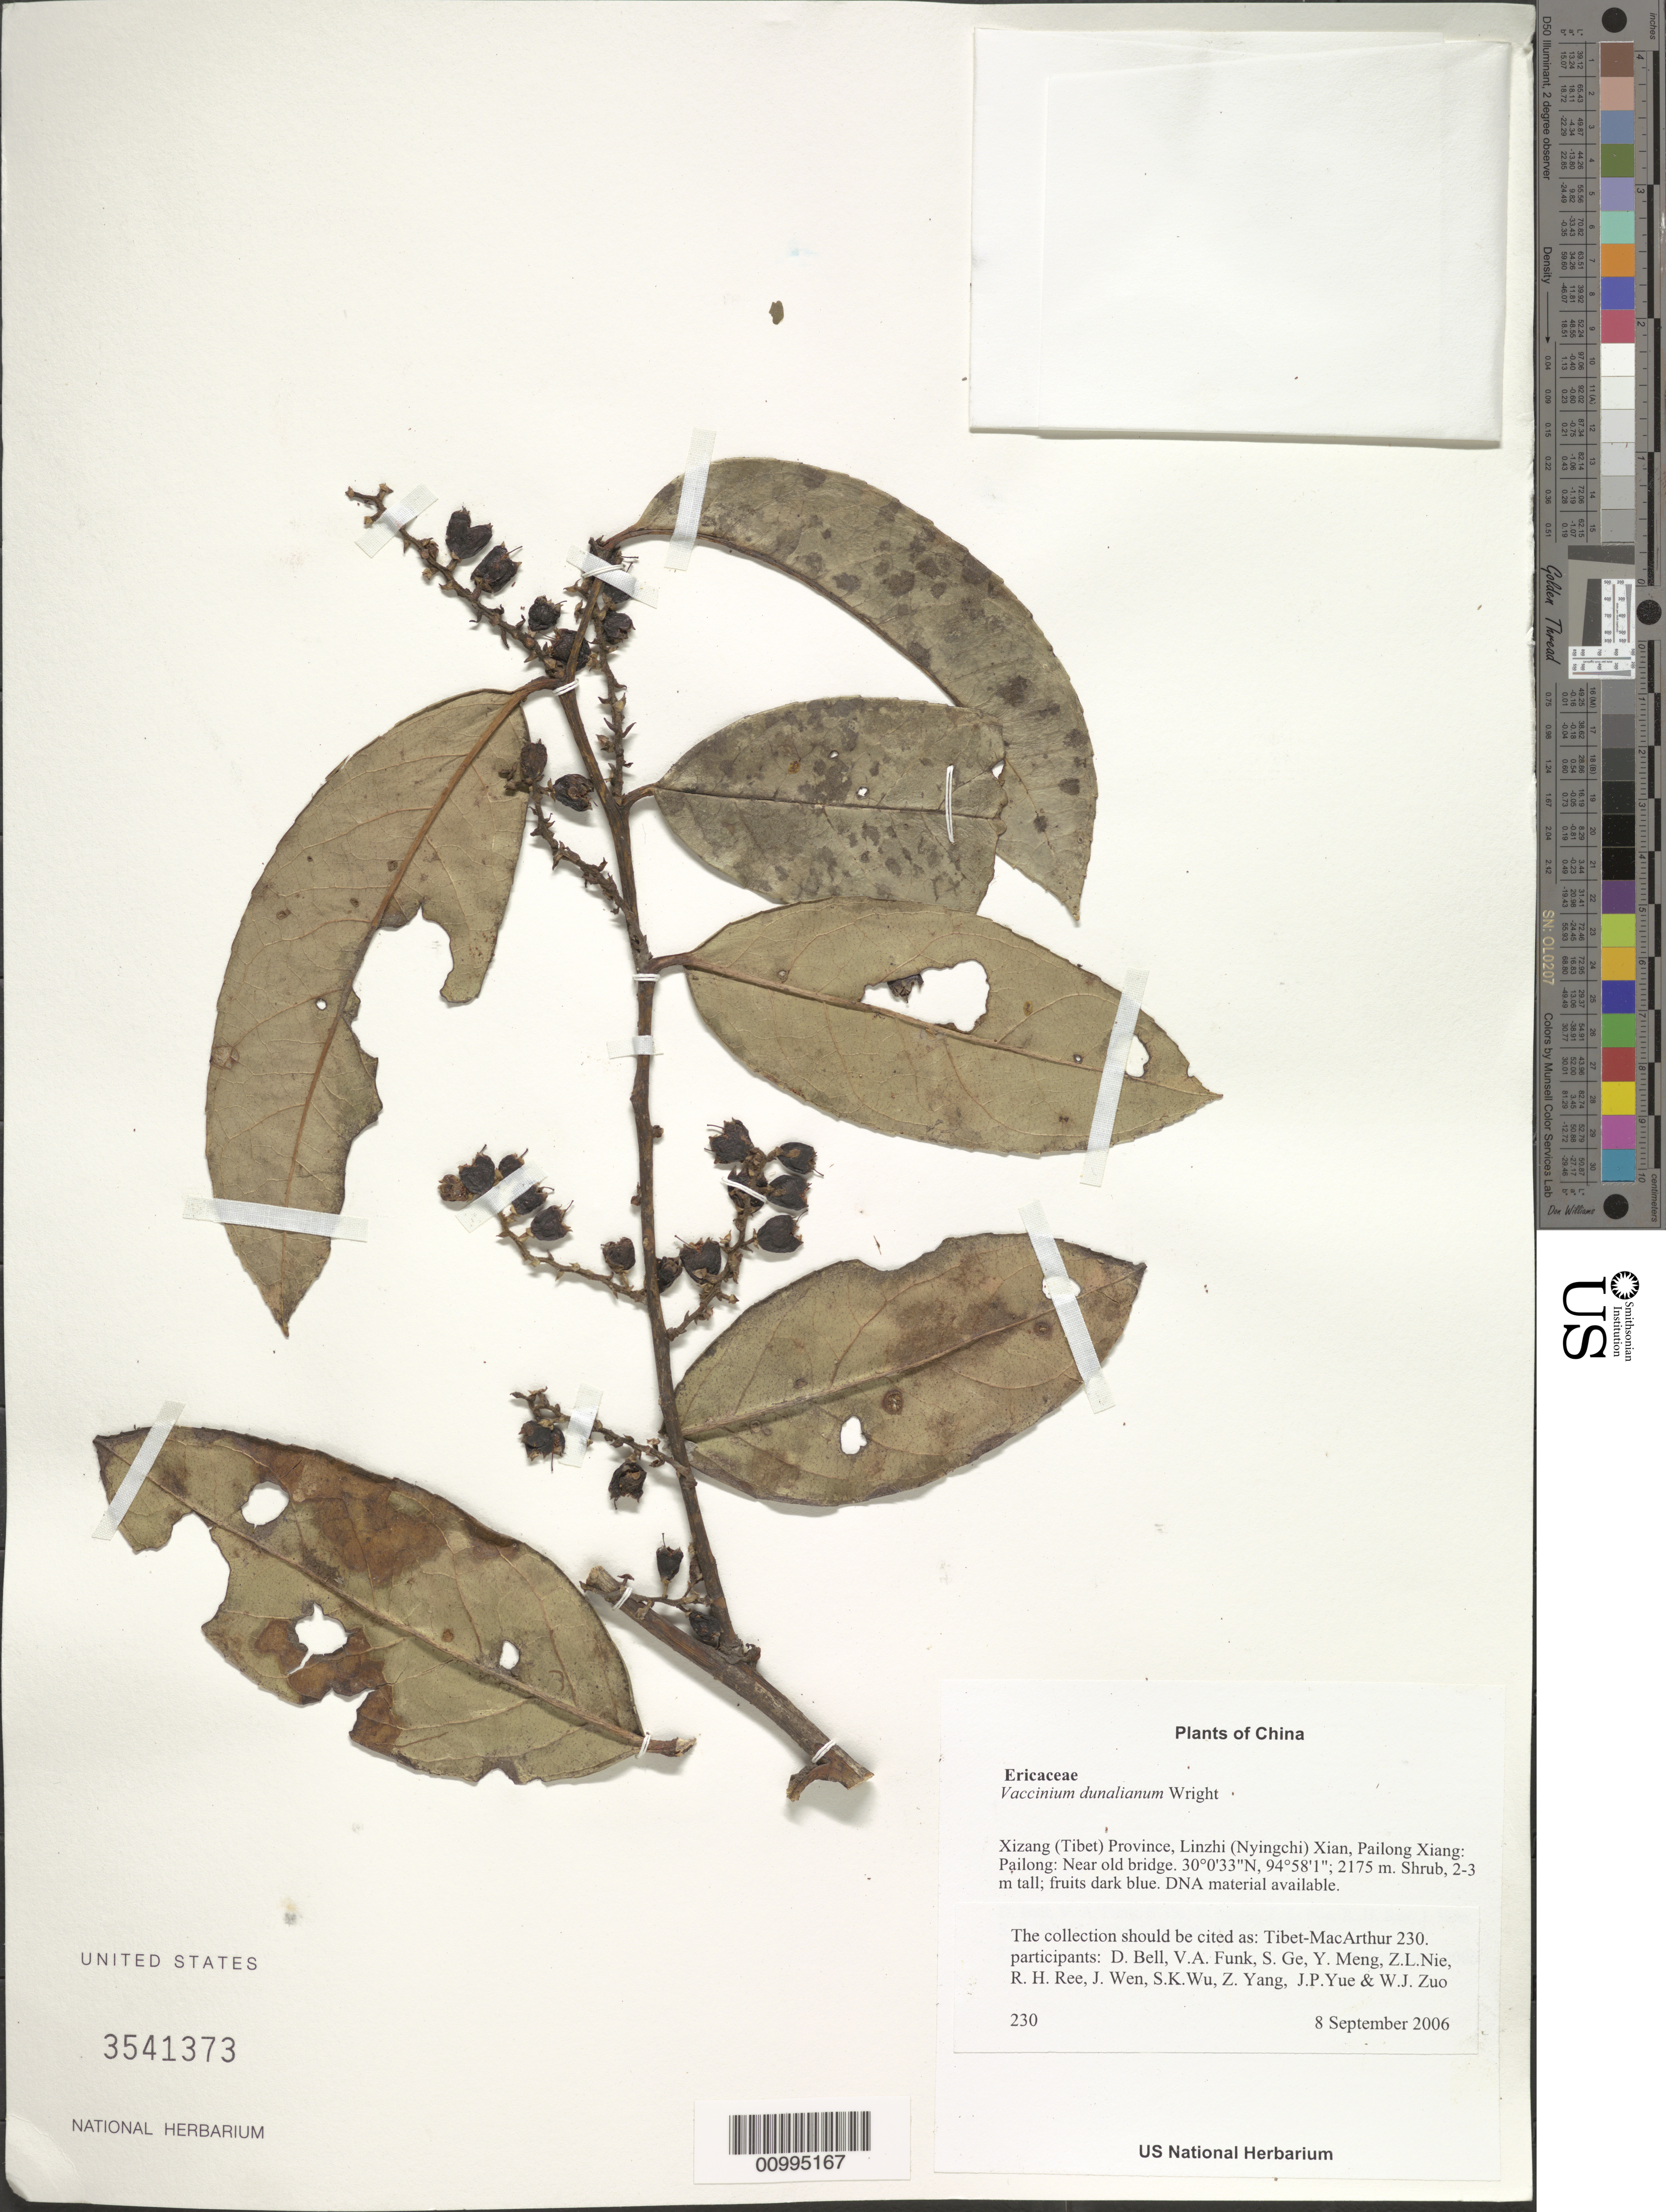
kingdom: Plantae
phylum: Tracheophyta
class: Magnoliopsida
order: Ericales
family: Ericaceae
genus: Vaccinium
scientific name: Vaccinium dunalianum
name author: Wight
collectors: Tibet-MacArthur, D. A. Bell, V. Funk, S. Ge, Y. Meng, Z. Nie, R. Ree, J. Wen, S. K. Wu, Z. Yang, J. Yue & W. Zuo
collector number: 230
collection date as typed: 08 Sep 2006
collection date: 2006-09-08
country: China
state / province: Xizang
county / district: Linzhi (Nyingchi) Xian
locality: Pailong Xiang: Pailong. Near old bridge.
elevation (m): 2175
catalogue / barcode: US 3541373